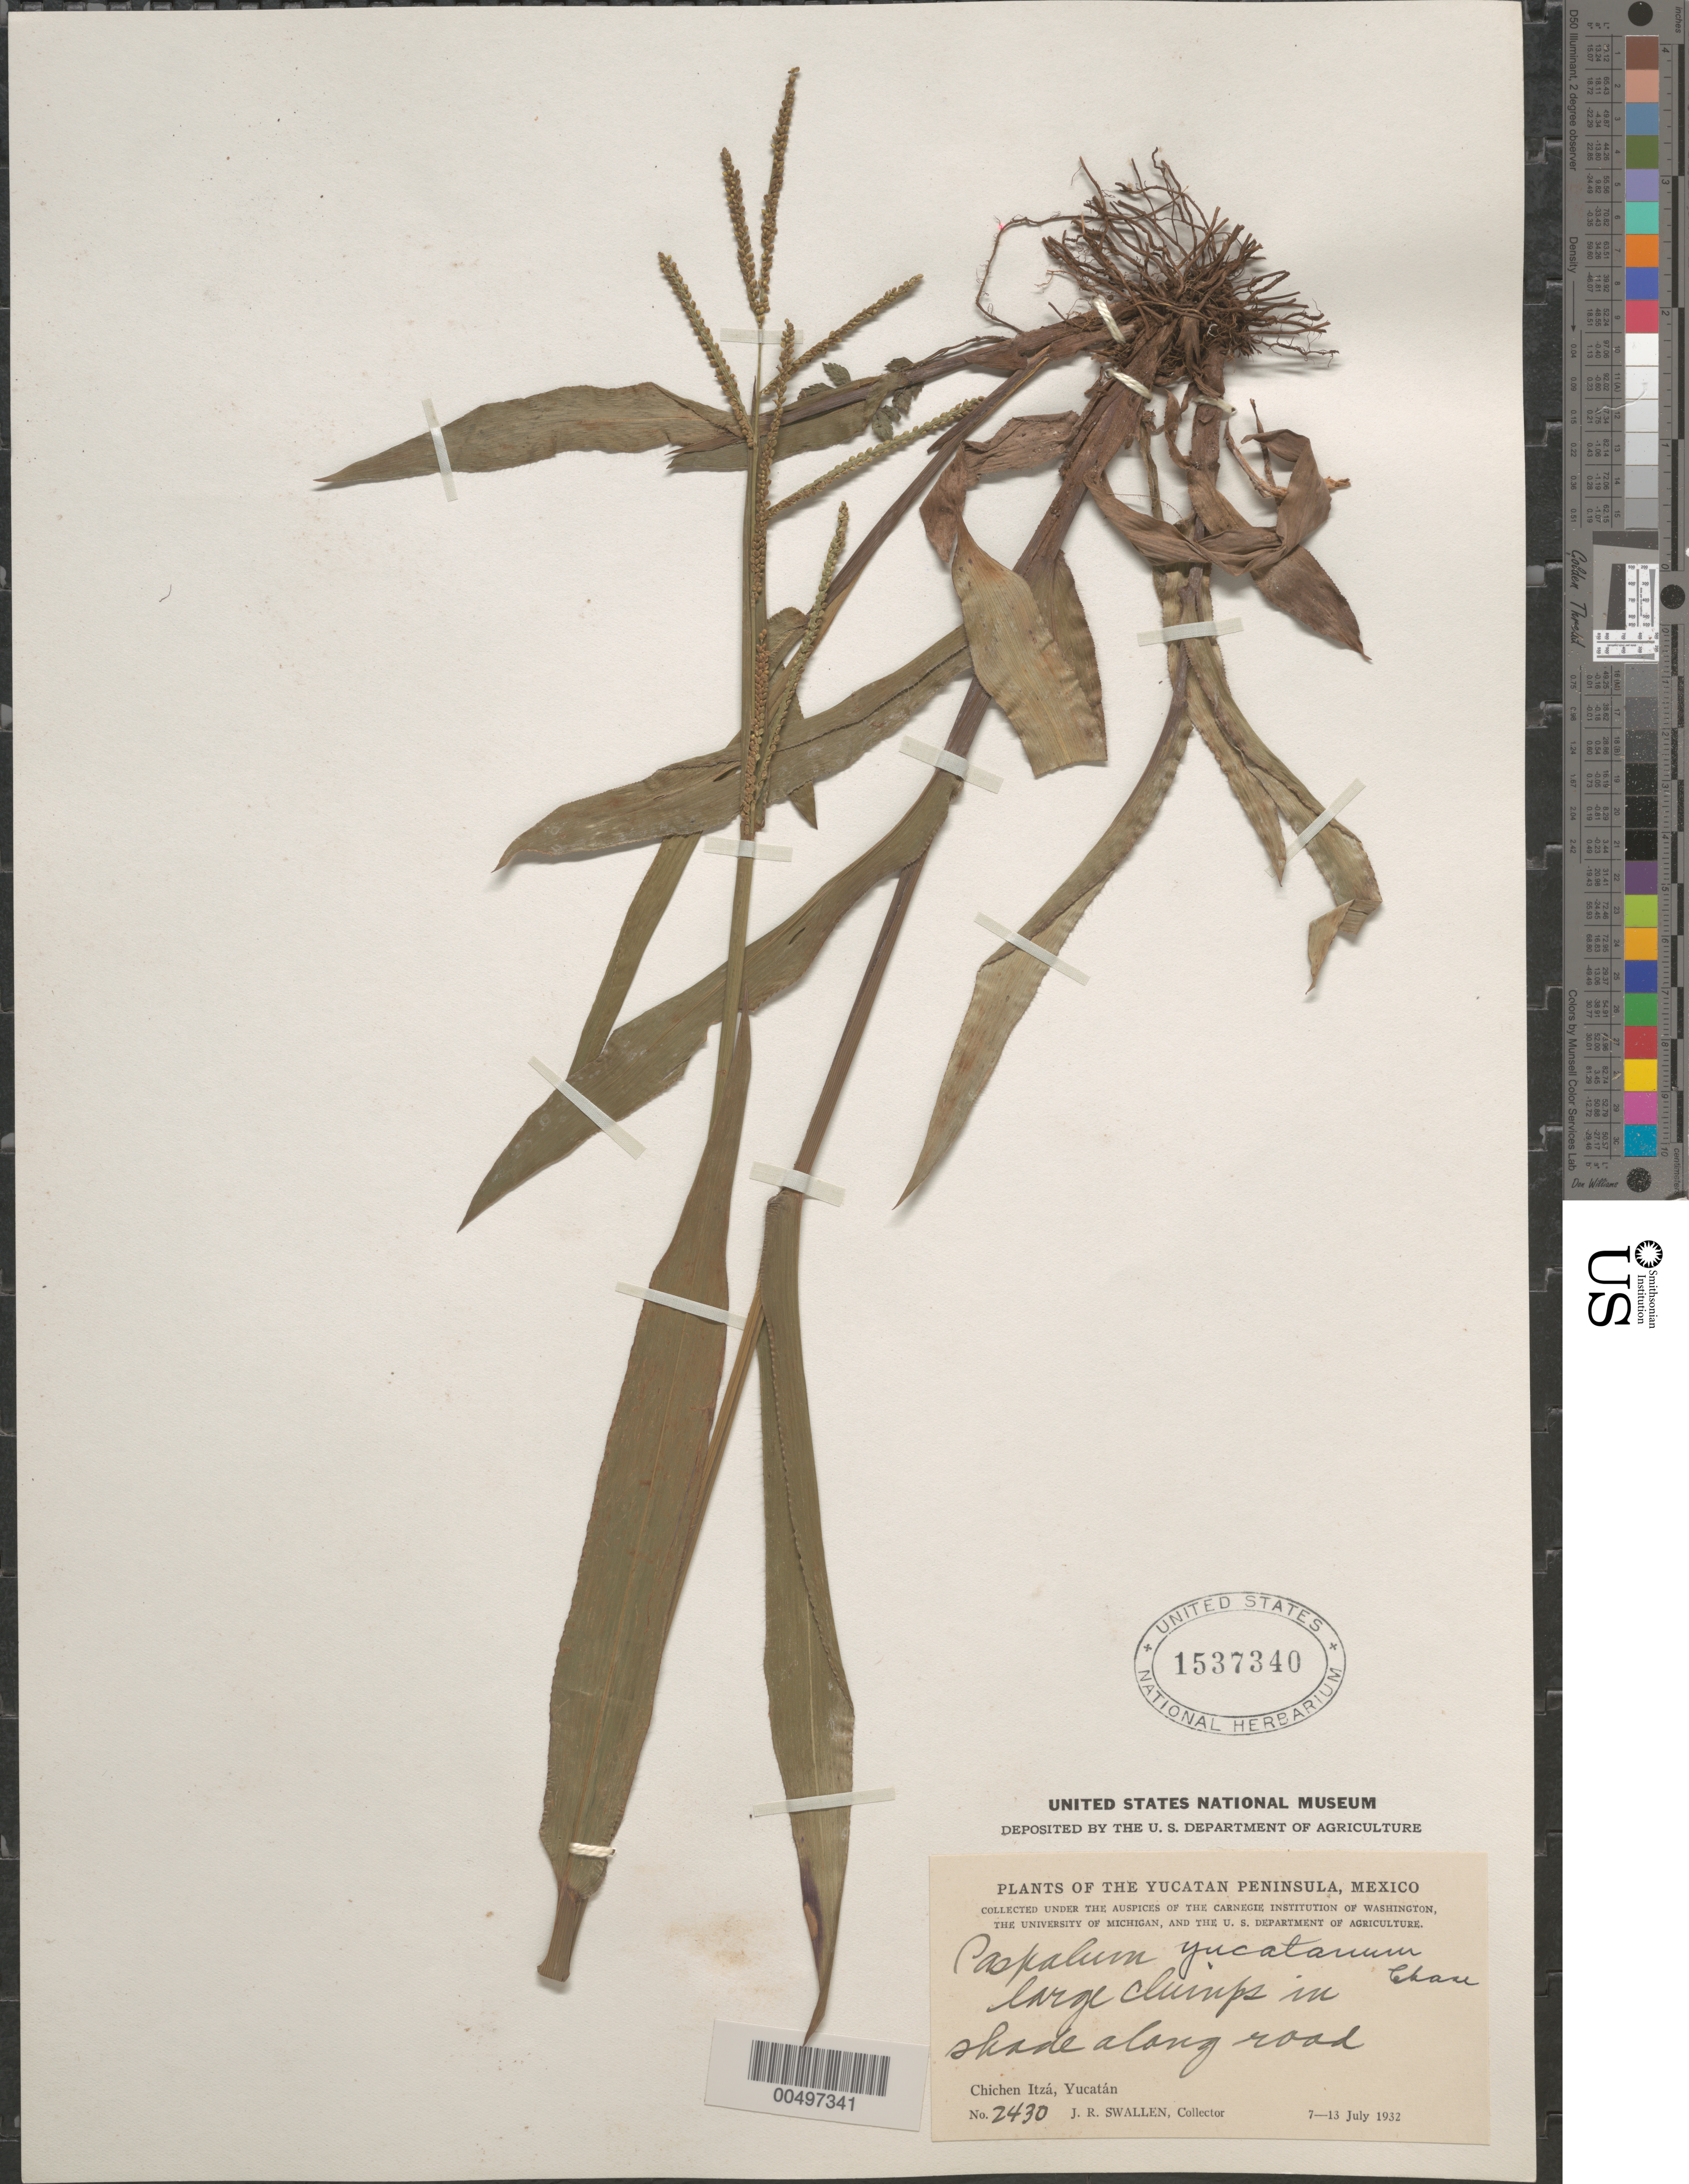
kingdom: Plantae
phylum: Tracheophyta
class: Liliopsida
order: Poales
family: Poaceae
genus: Paspalum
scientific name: Paspalum blodgettii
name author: Chapm.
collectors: J. R. Swallen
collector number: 2430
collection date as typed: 7 Jul 1932 to 13 Jul 1932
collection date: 1932-07-07/1932-07-13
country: Mexico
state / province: Yucatan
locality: Yucatan Peninsula, Chichen Itz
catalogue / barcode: US 1537340